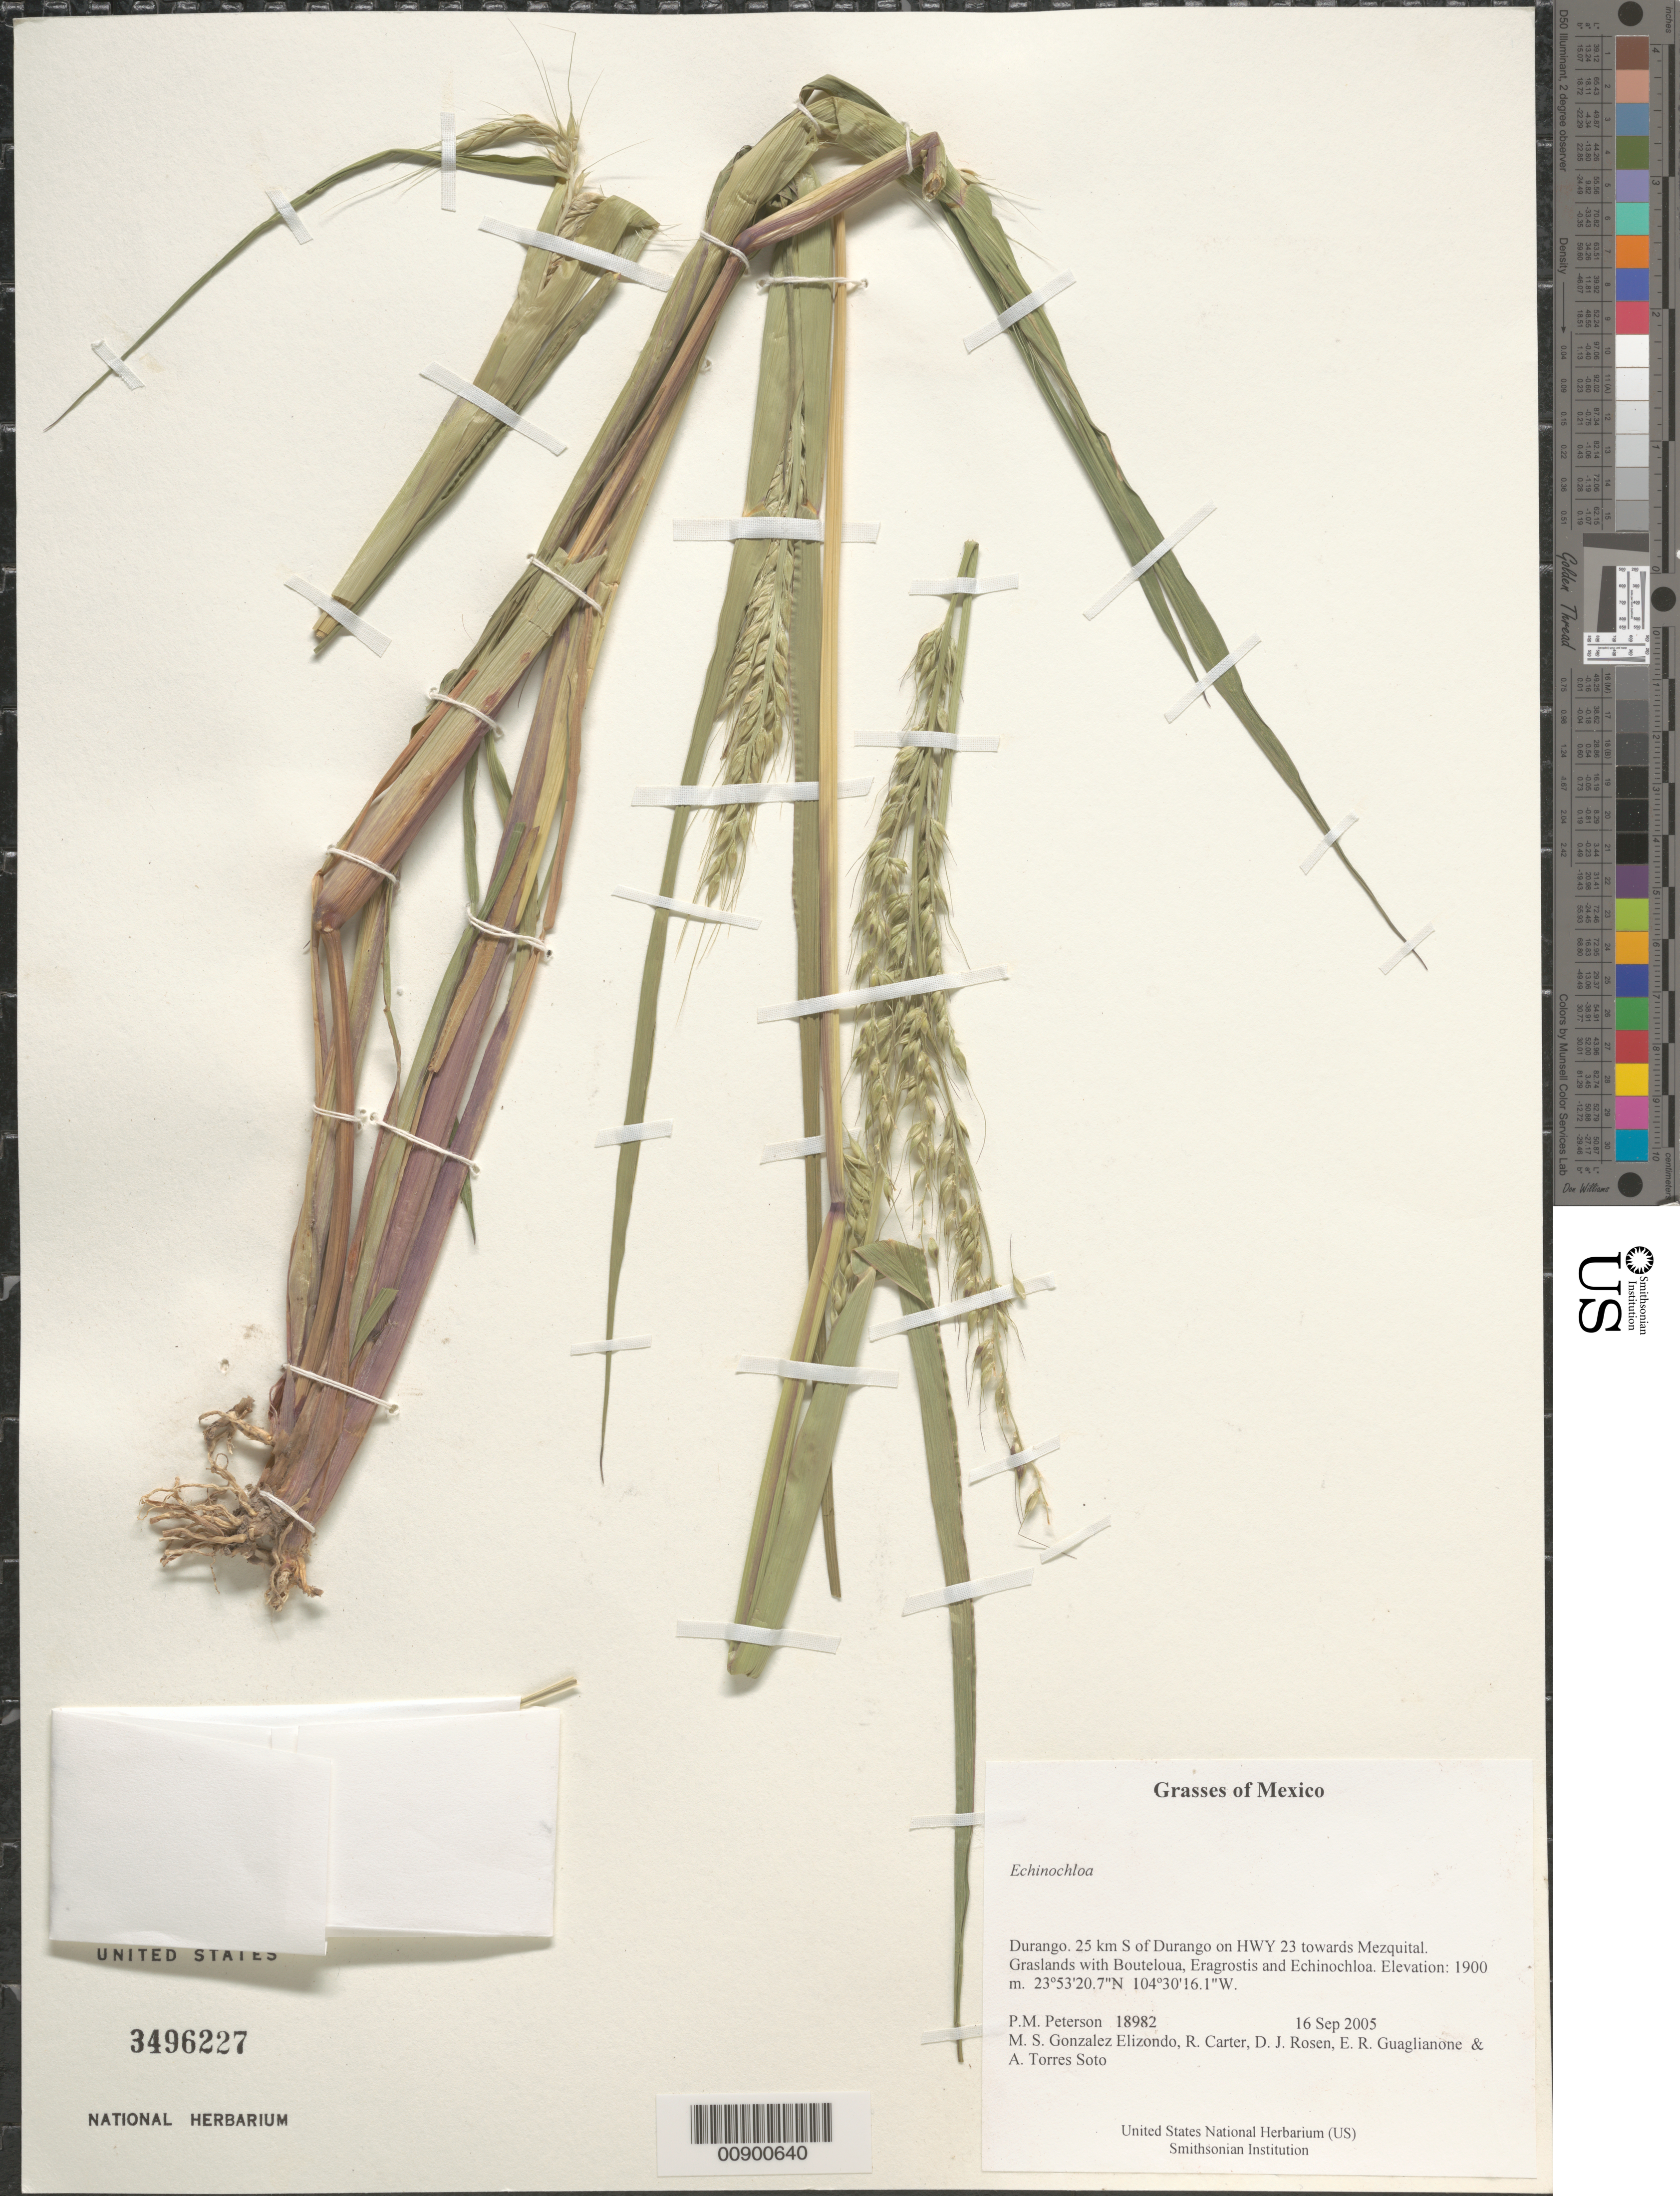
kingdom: Plantae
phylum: Tracheophyta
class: Liliopsida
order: Poales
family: Poaceae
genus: Echinochloa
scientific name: Echinochloa sp.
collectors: P. M. Peterson, M. S. González-Elizondo, R. Carter, D. J. Rosen, E. R. Guaglianone & A. Torres Soto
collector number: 18982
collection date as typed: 16 Sep 2005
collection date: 2005-09-16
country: Mexico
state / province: Durango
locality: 25 km S of Durango on HWY 23 towards Mezquital. Graslands with Bouteloua, Eragrostis and Echinochloa.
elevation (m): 1900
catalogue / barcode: US 3496227